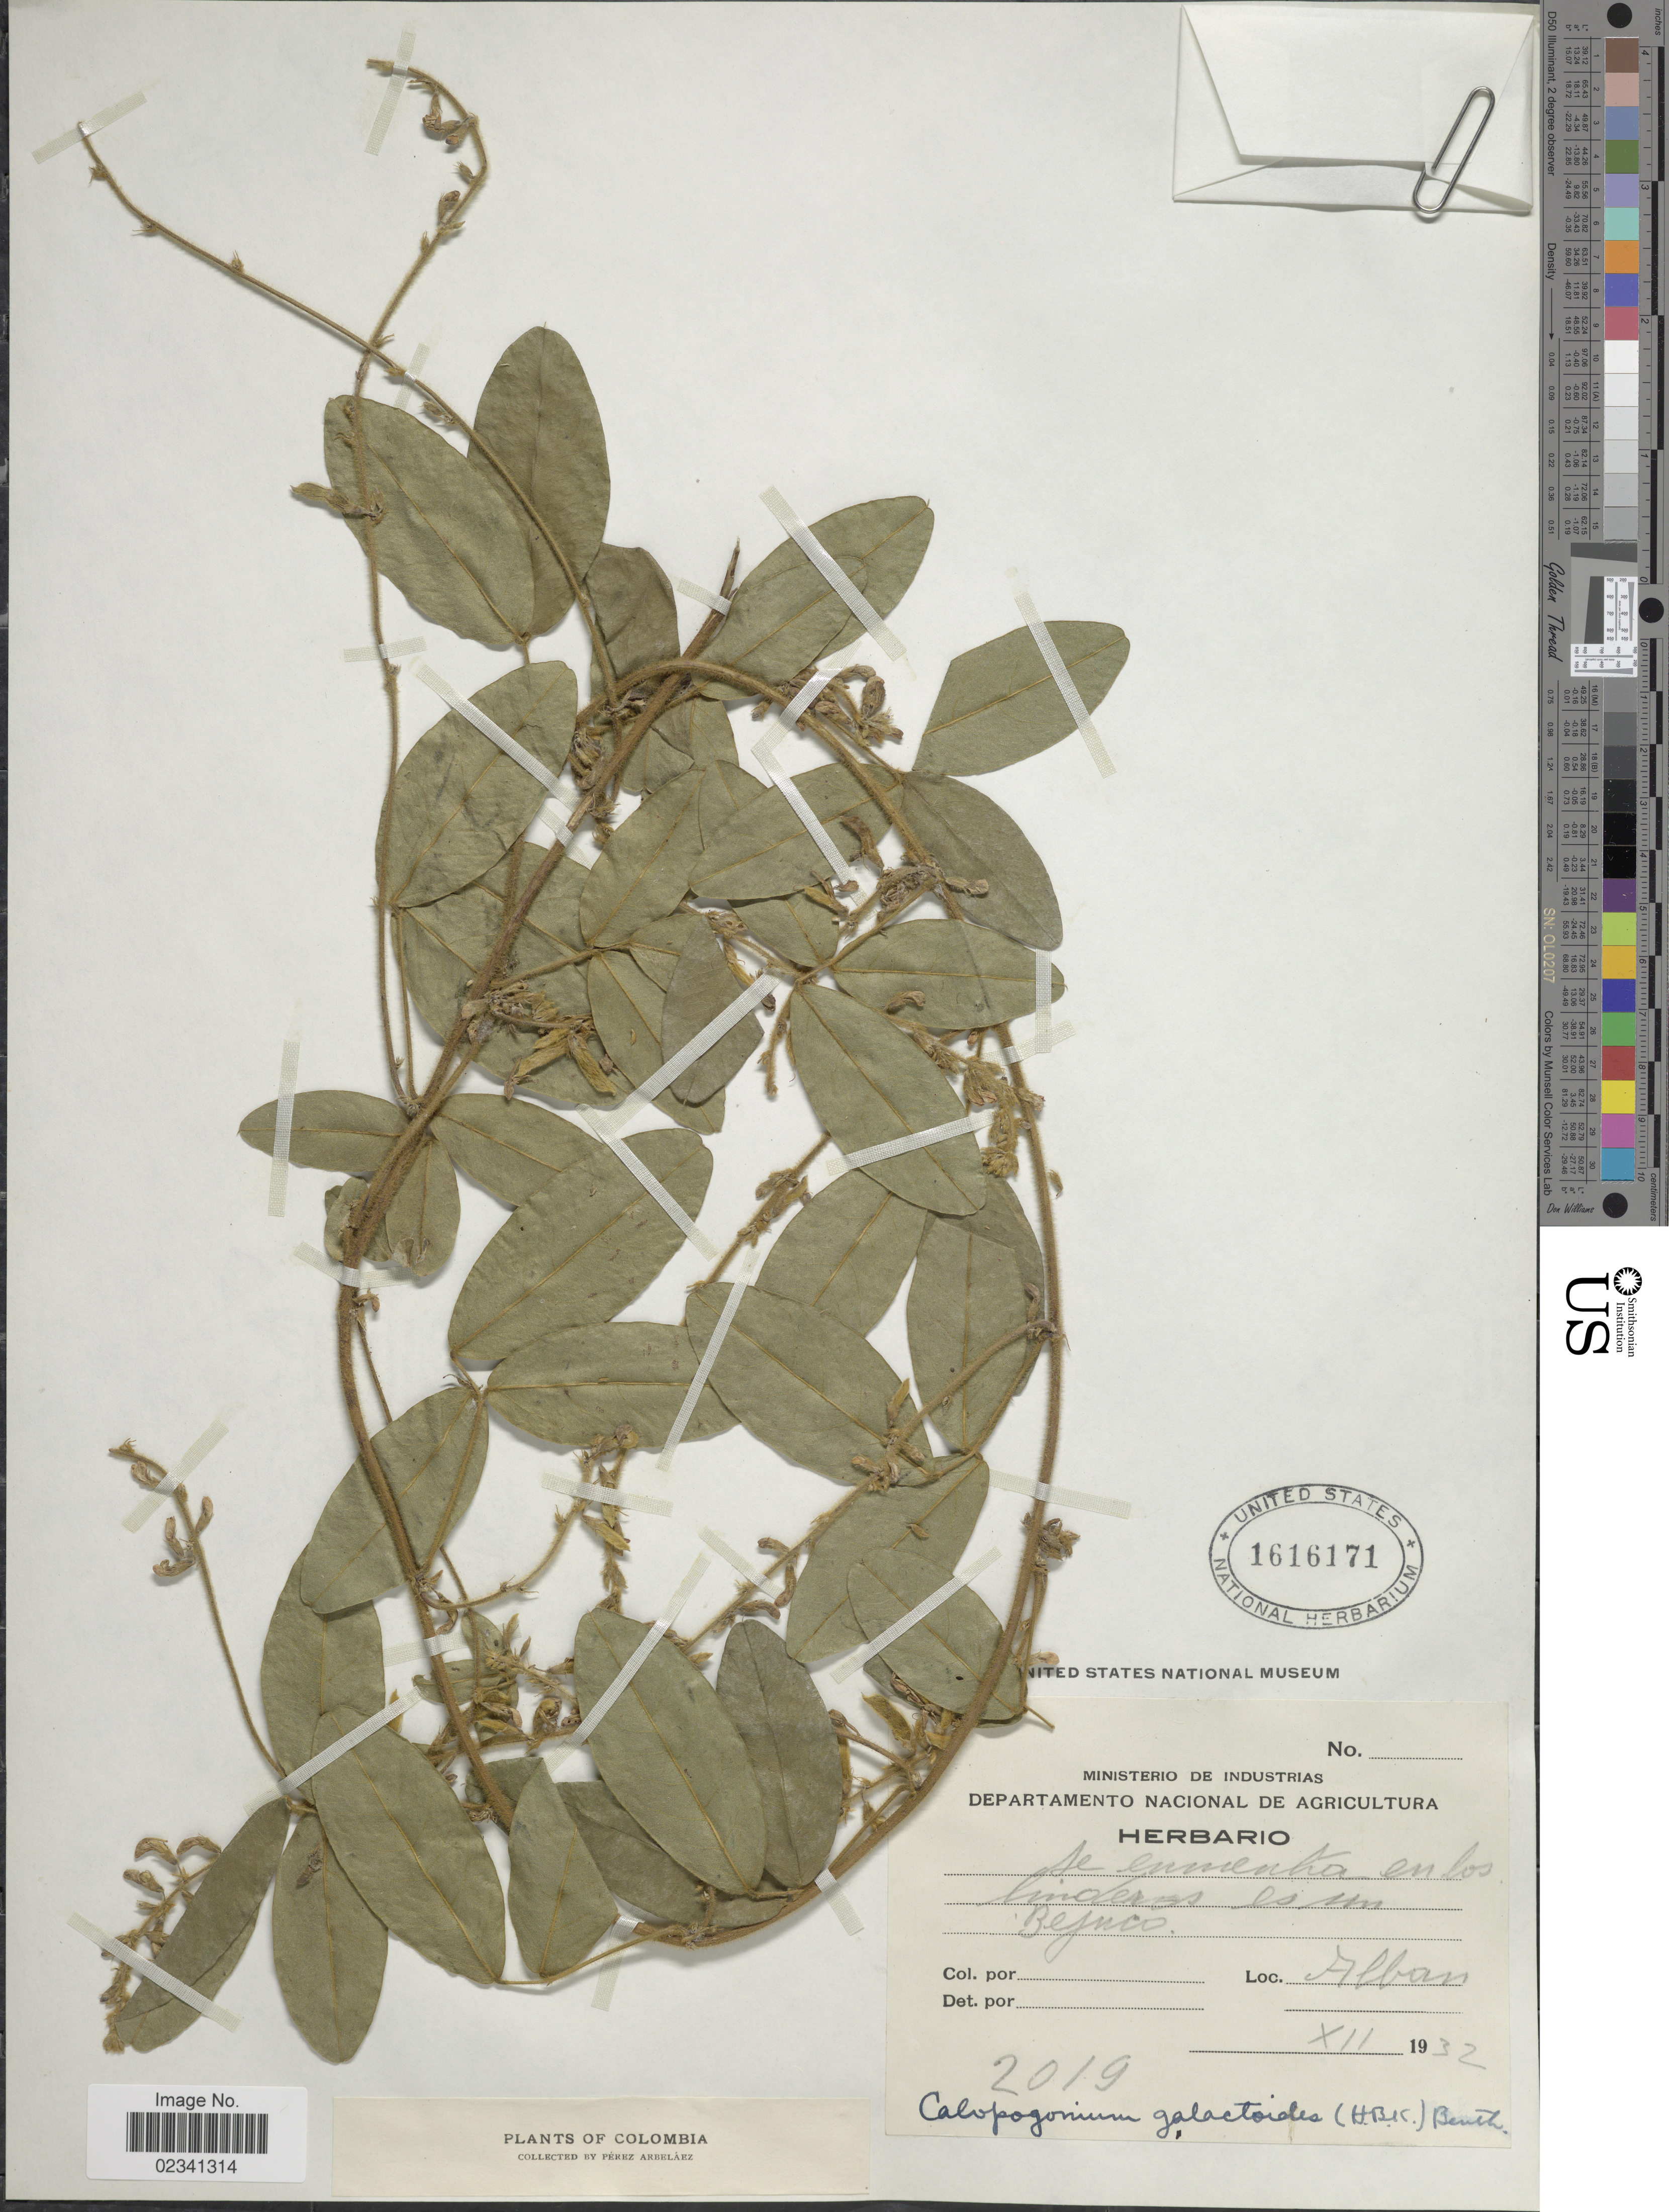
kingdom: Plantae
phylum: Tracheophyta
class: Magnoliopsida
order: Fabales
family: Fabaceae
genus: Calopogonium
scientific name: Calopogonium galactioides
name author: (Kunth) Hemsl.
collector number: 2019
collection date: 1932-12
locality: Se enmenta en los linderos es un Bejuco, Alban [interpreted]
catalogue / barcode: US 1616171